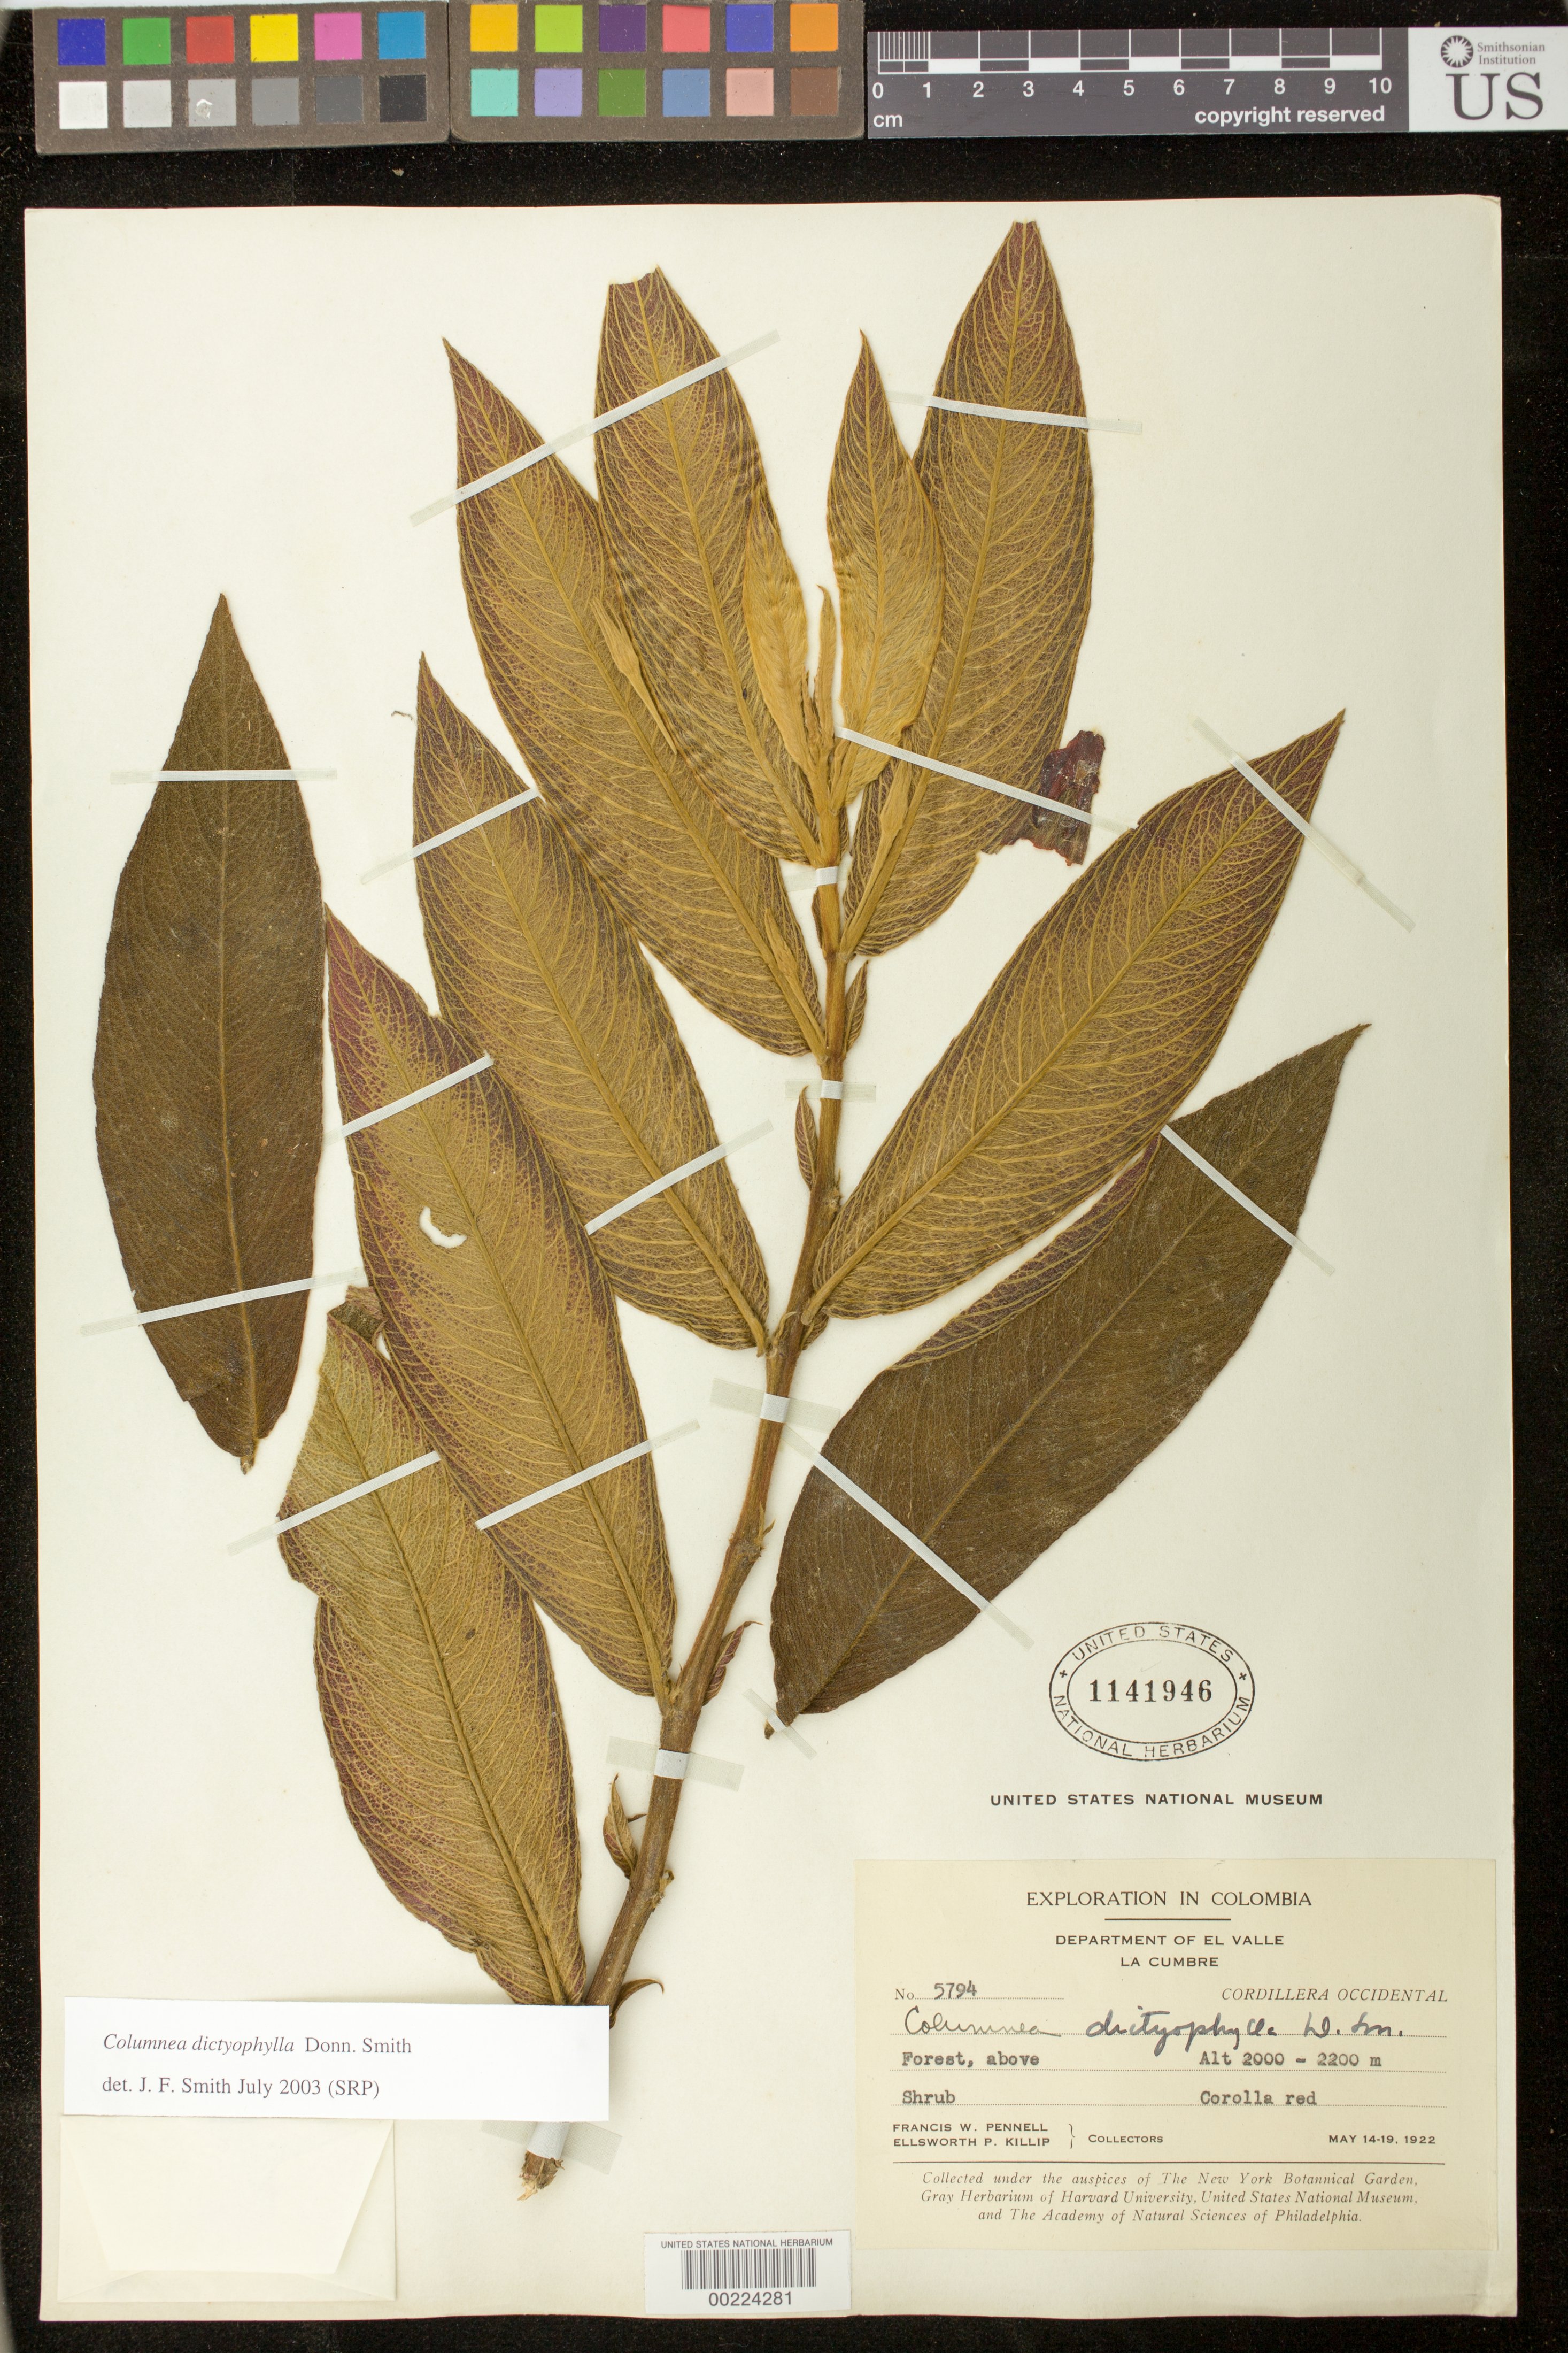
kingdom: Plantae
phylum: Tracheophyta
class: Magnoliopsida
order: Lamiales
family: Gesneriaceae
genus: Columnea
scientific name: Columnea dictyophylla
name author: Donn. Sm.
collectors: F. W. Pennell & E. P. Killip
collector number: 5794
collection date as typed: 14-19 May 1922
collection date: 1922-05-14/1922-05-19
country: Colombia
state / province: Valle del Cauca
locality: La Cumbre, Cordillera Occidental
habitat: Forest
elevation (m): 2000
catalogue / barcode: US 1141946